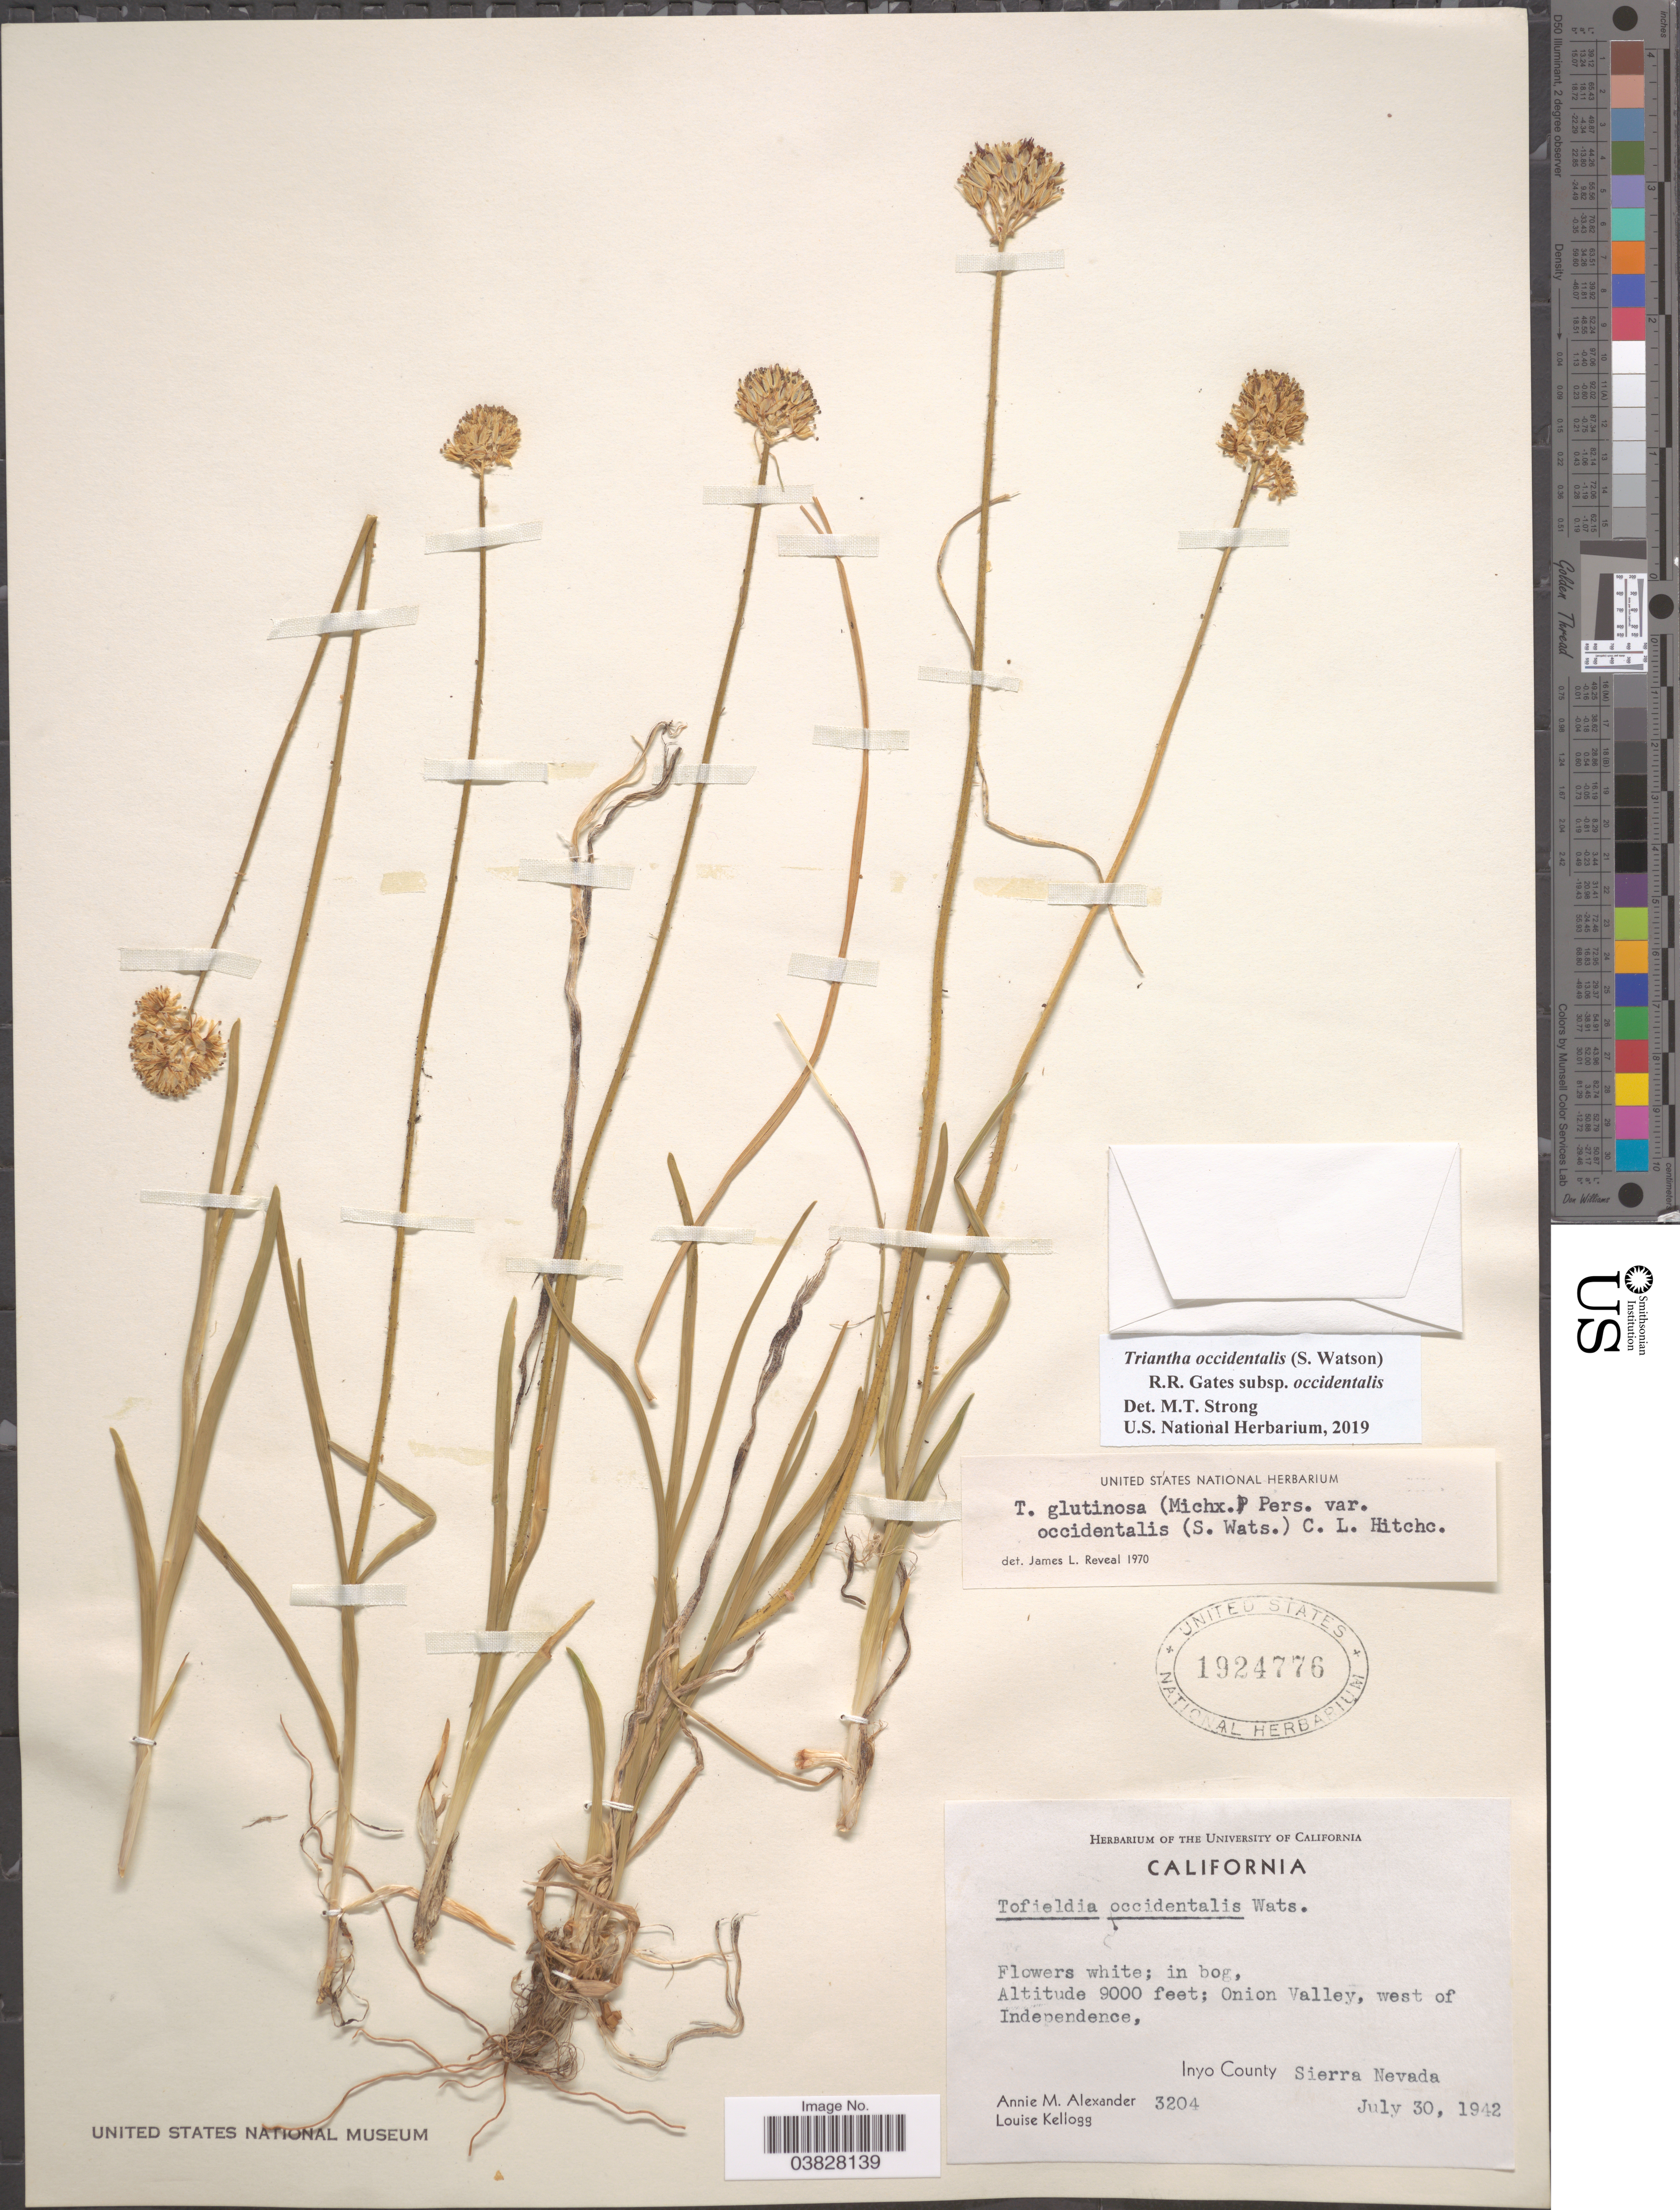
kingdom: Plantae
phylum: Tracheophyta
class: Liliopsida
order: Alismatales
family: Tofieldiaceae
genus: Triantha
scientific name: Triantha occidentalis subsp. occidentalis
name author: (S. Watson) R.R. Gates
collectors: A. M. Alexander & L. Kellogg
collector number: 3204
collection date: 1942-07-30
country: United States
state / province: California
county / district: Inyo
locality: Onion Valley, west of Independence, Inyo County Sierra Nevada.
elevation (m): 2743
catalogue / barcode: US 1924776